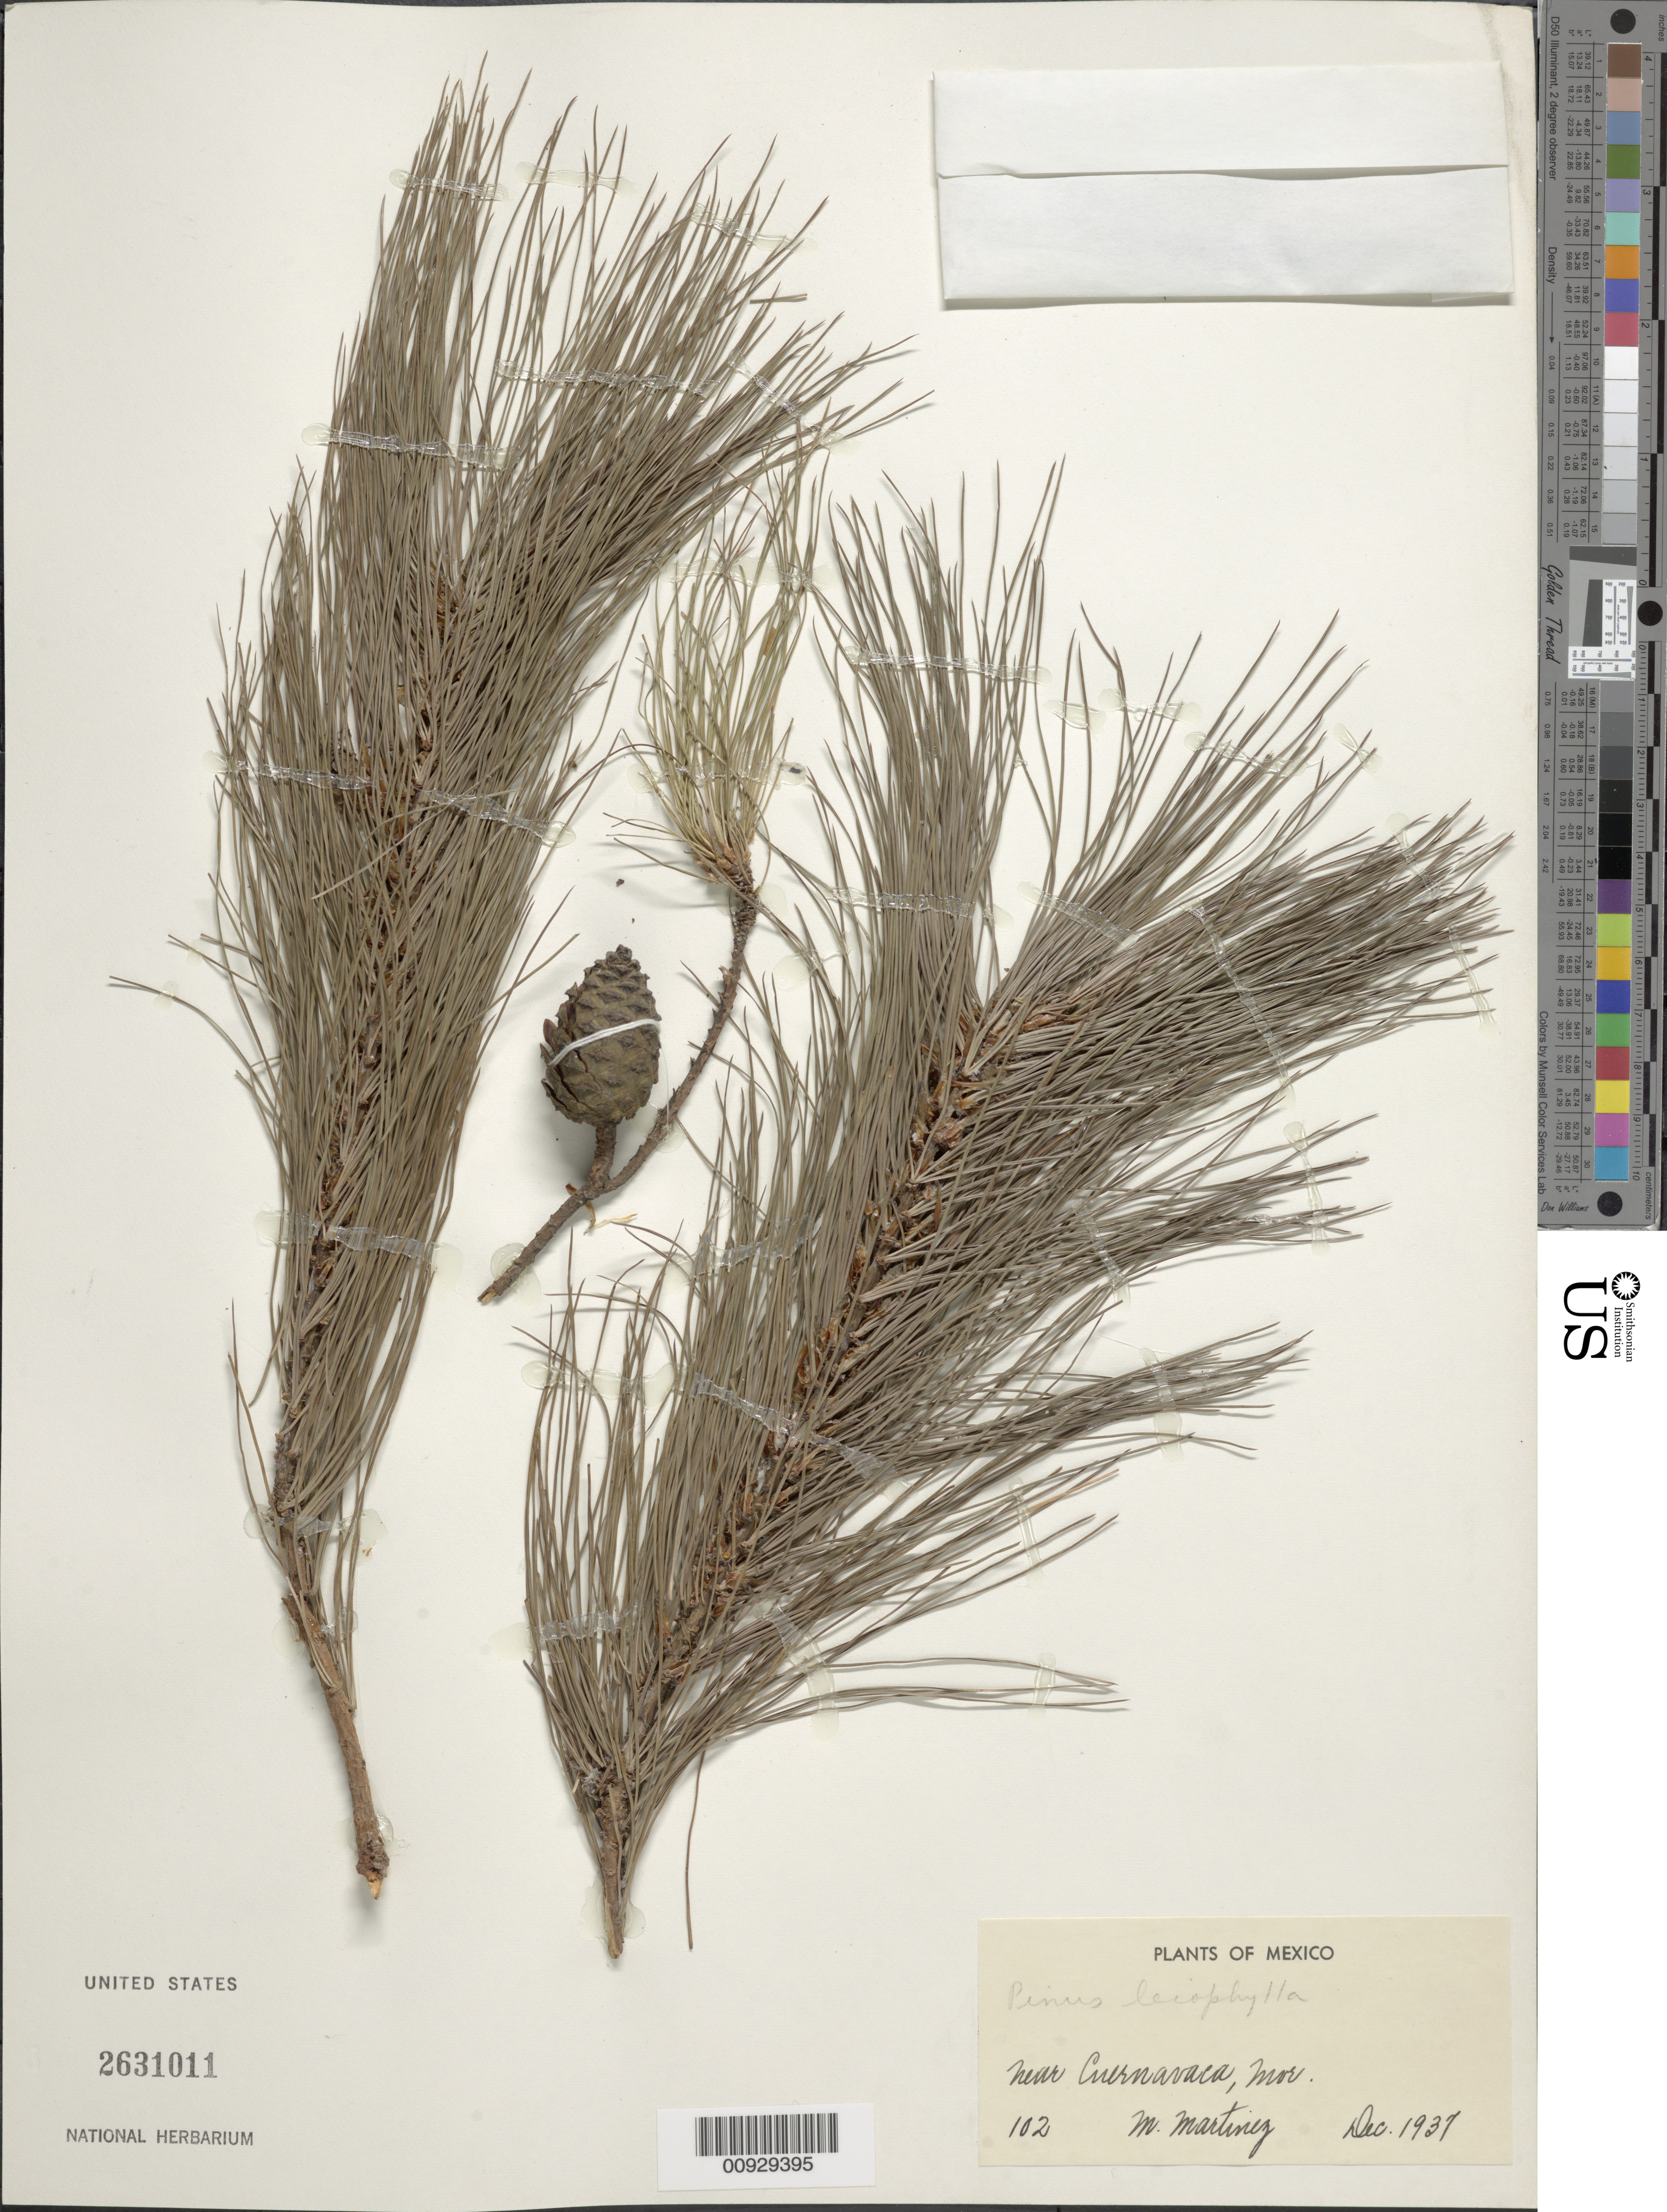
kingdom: Plantae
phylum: Tracheophyta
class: Pinopsida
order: Pinales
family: Pinaceae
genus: Pinus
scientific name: Pinus leiophylla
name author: Schiede ex Schltdl. & Cham.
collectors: M. Martinez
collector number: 102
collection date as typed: Dec 1937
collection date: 1937-12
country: Mexico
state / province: Morelos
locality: Near Cuernavaca.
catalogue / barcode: US 2631011